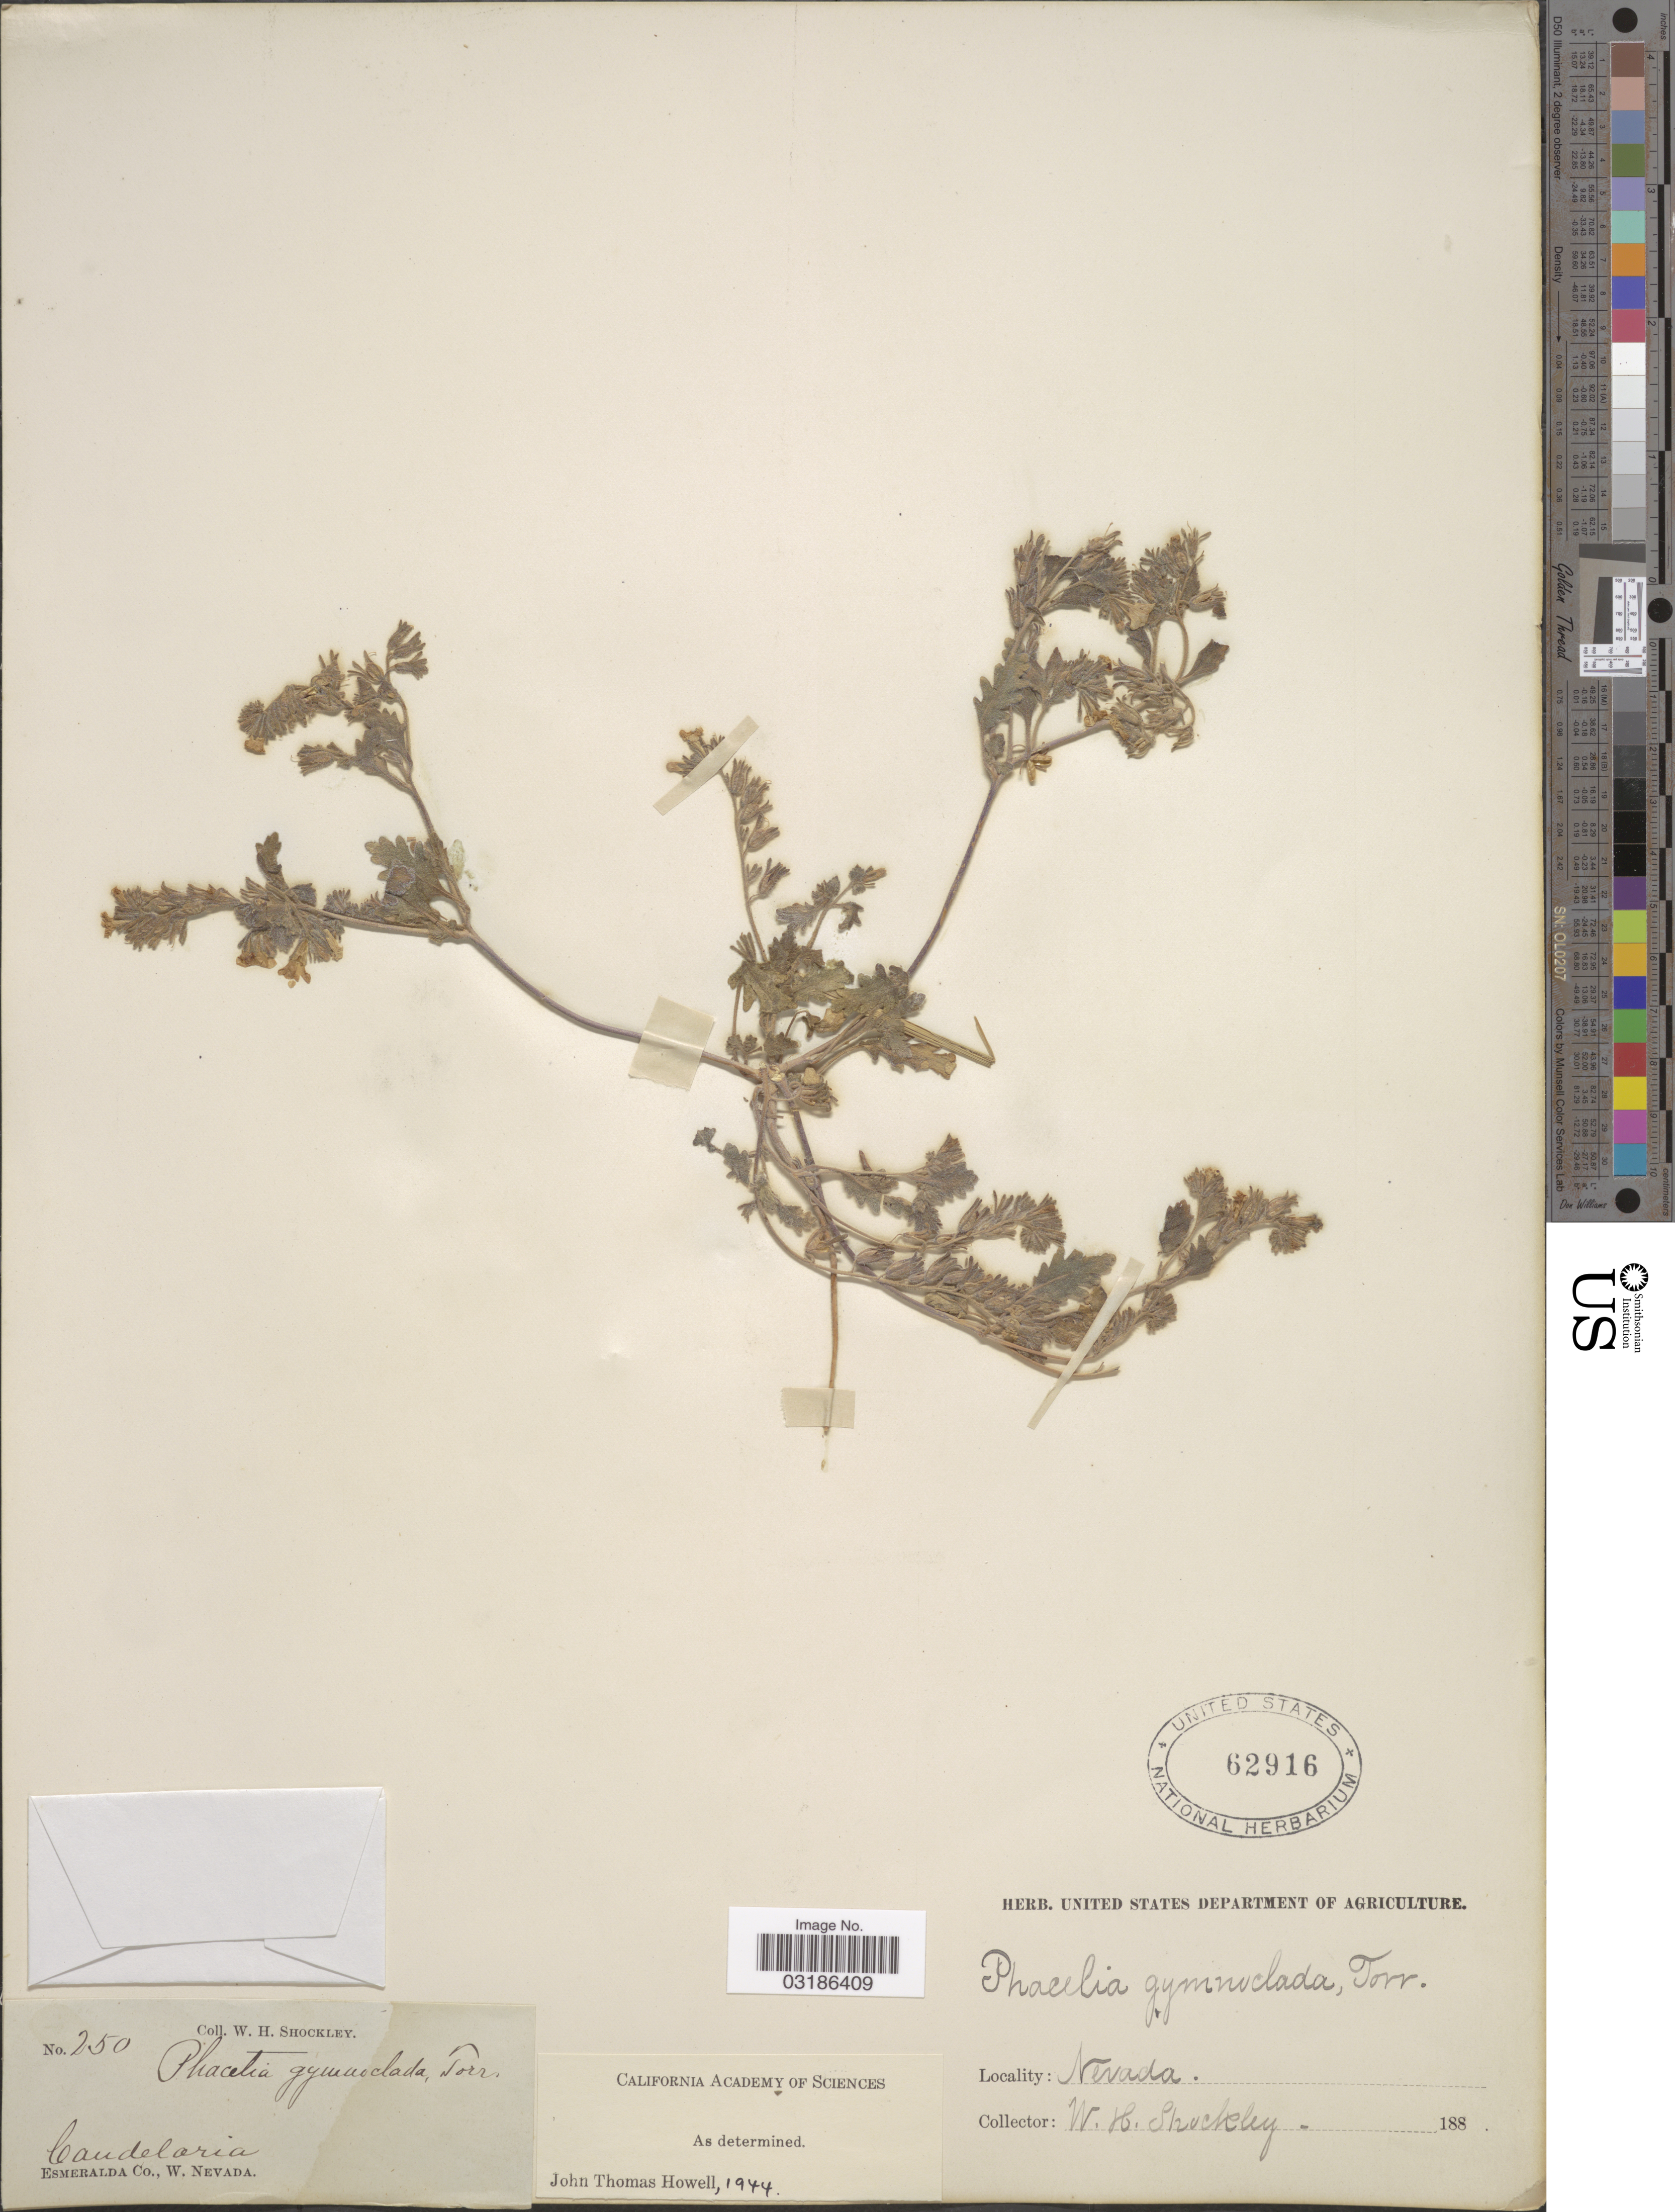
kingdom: Plantae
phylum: Tracheophyta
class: Magnoliopsida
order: Boraginales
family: Hydrophyllaceae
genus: Phacelia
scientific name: Phacelia gymnoclada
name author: Torr. in C. King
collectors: W. Shockley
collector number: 250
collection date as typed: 188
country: United States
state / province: Nevada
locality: Candelaria. Esmeralda Co.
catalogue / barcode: US 62916